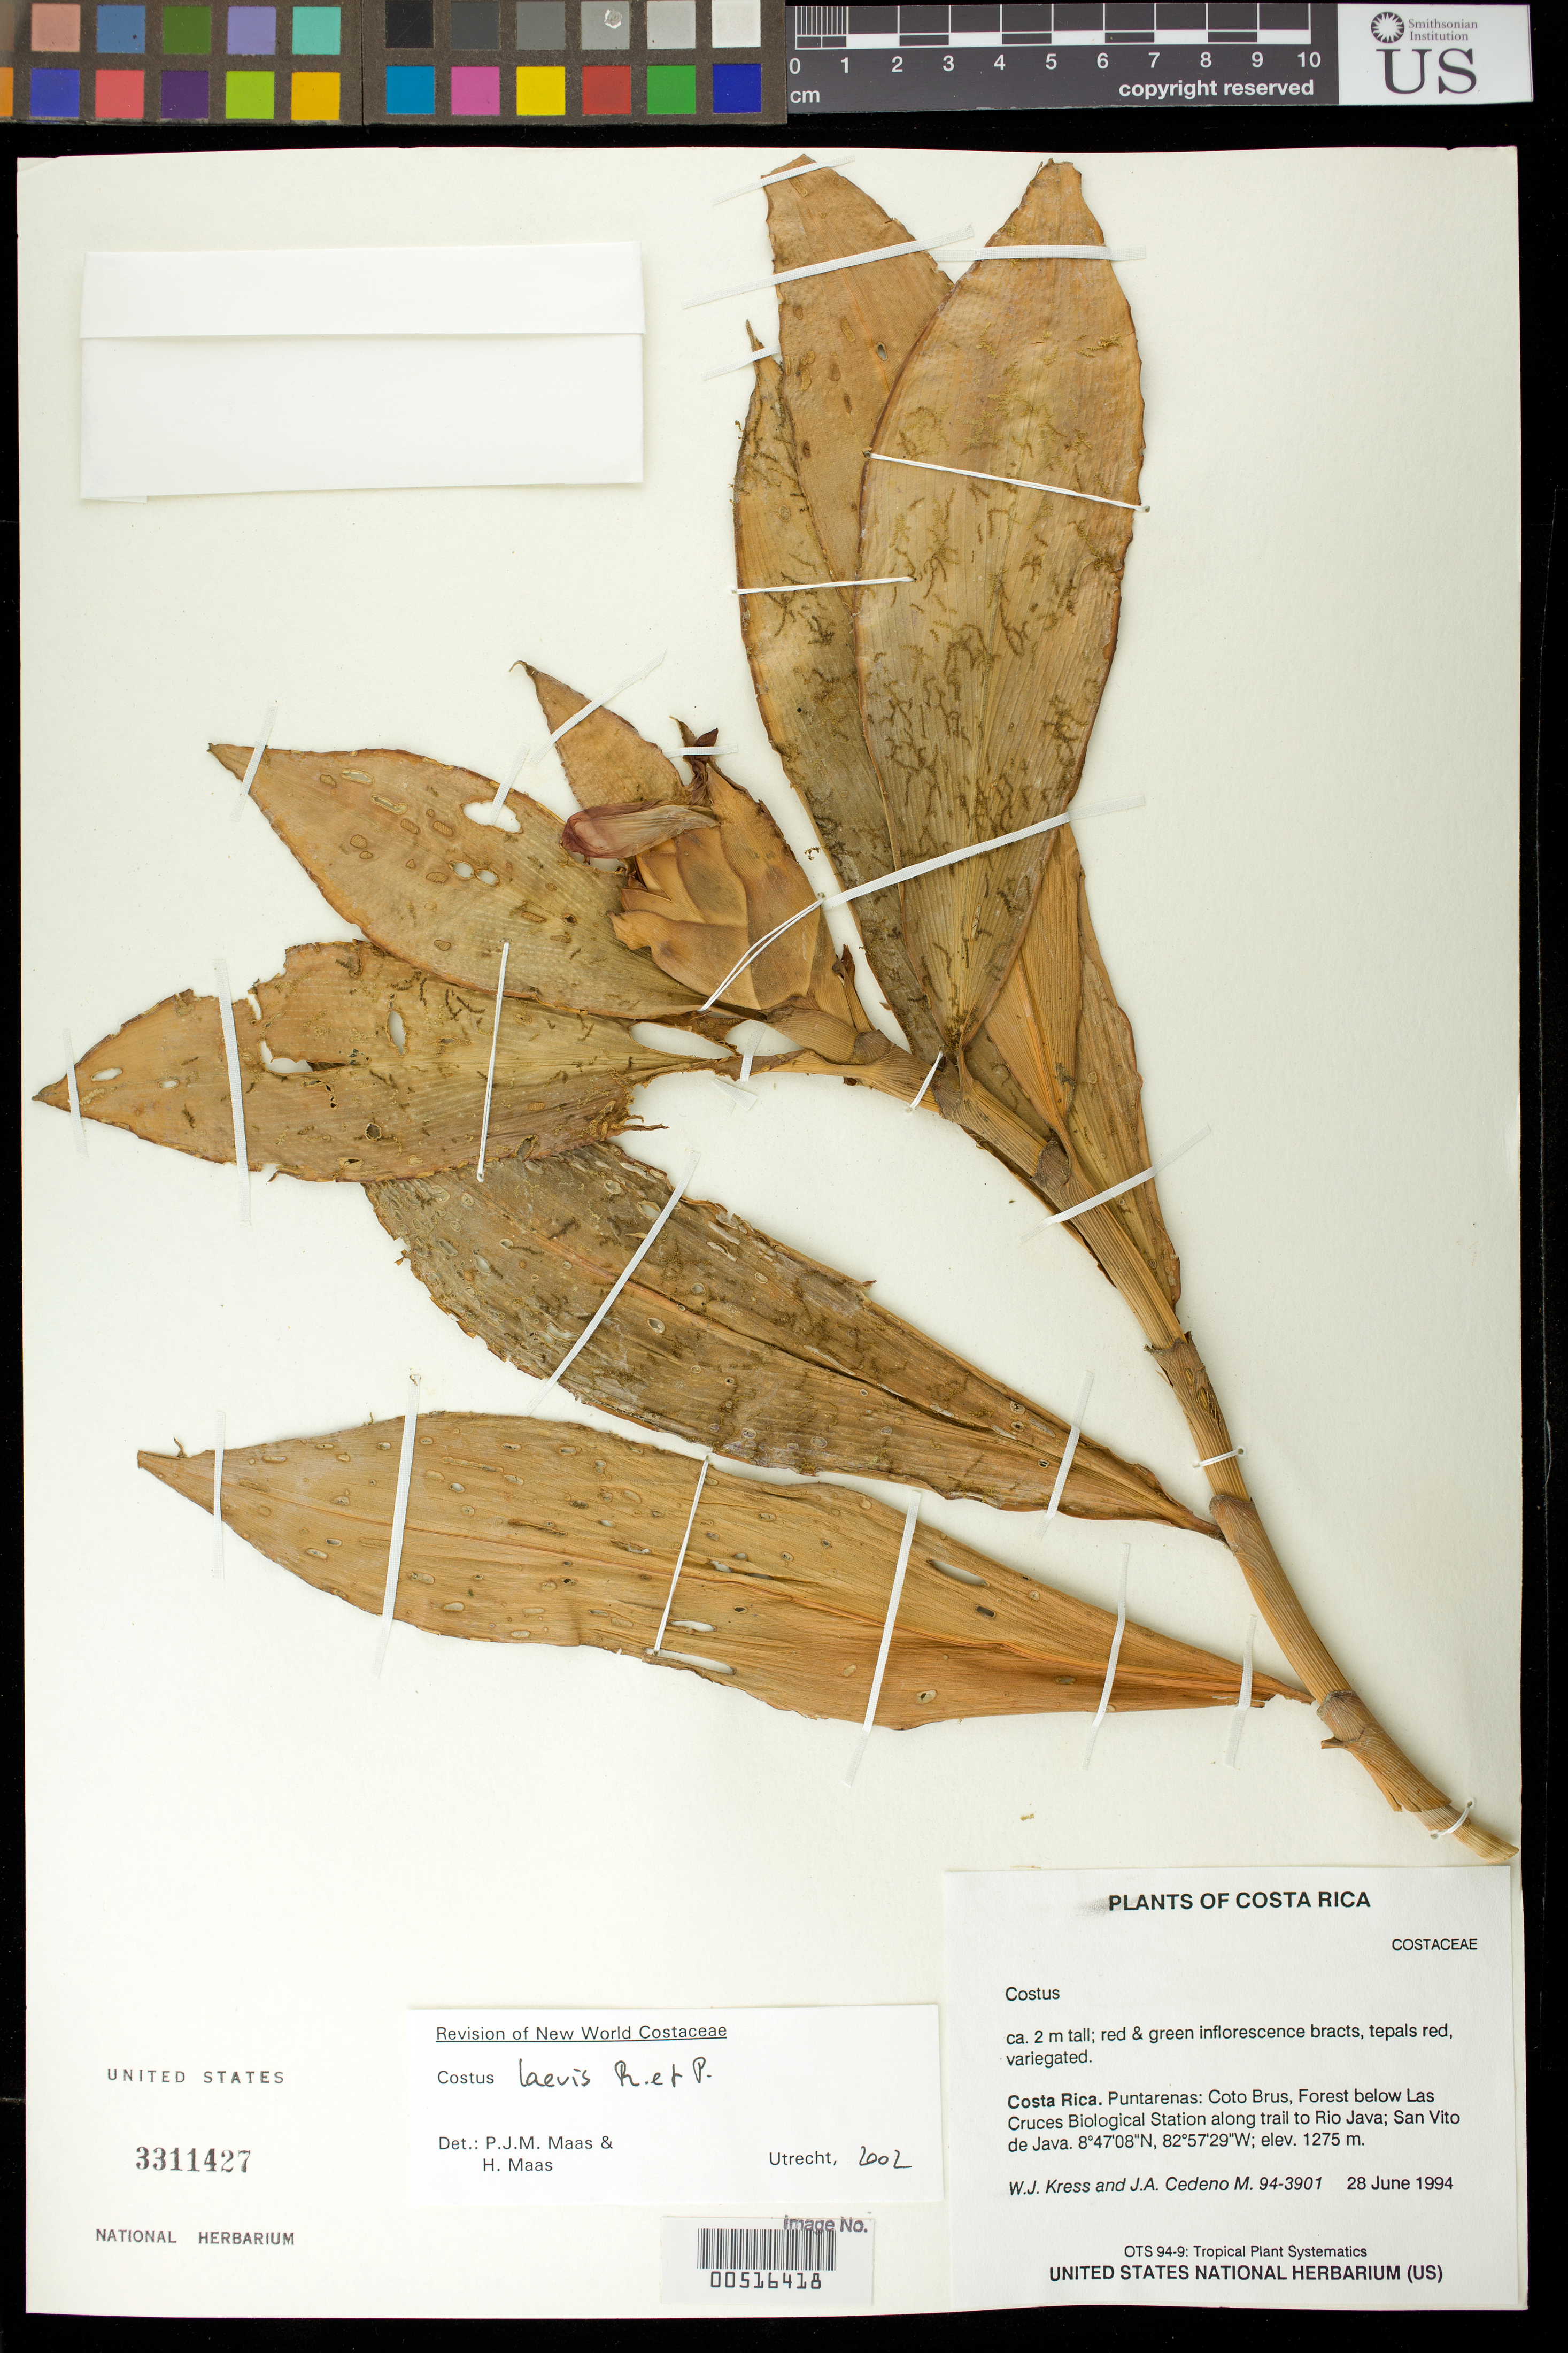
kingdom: Plantae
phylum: Tracheophyta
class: Liliopsida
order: Zingiberales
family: Costaceae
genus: Costus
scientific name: Costus laevis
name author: Ruiz & Pav.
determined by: Maas, Paul J. M.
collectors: W. J. Kress & J. A. Cedeño M.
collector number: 94-3901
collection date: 1994-06-28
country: Costa Rica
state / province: Puntarenas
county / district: Coto Brus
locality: Forest below Las Cruces Biological Station along trail to Rio Java; San Vito de Java.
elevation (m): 1275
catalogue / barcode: US 3311427